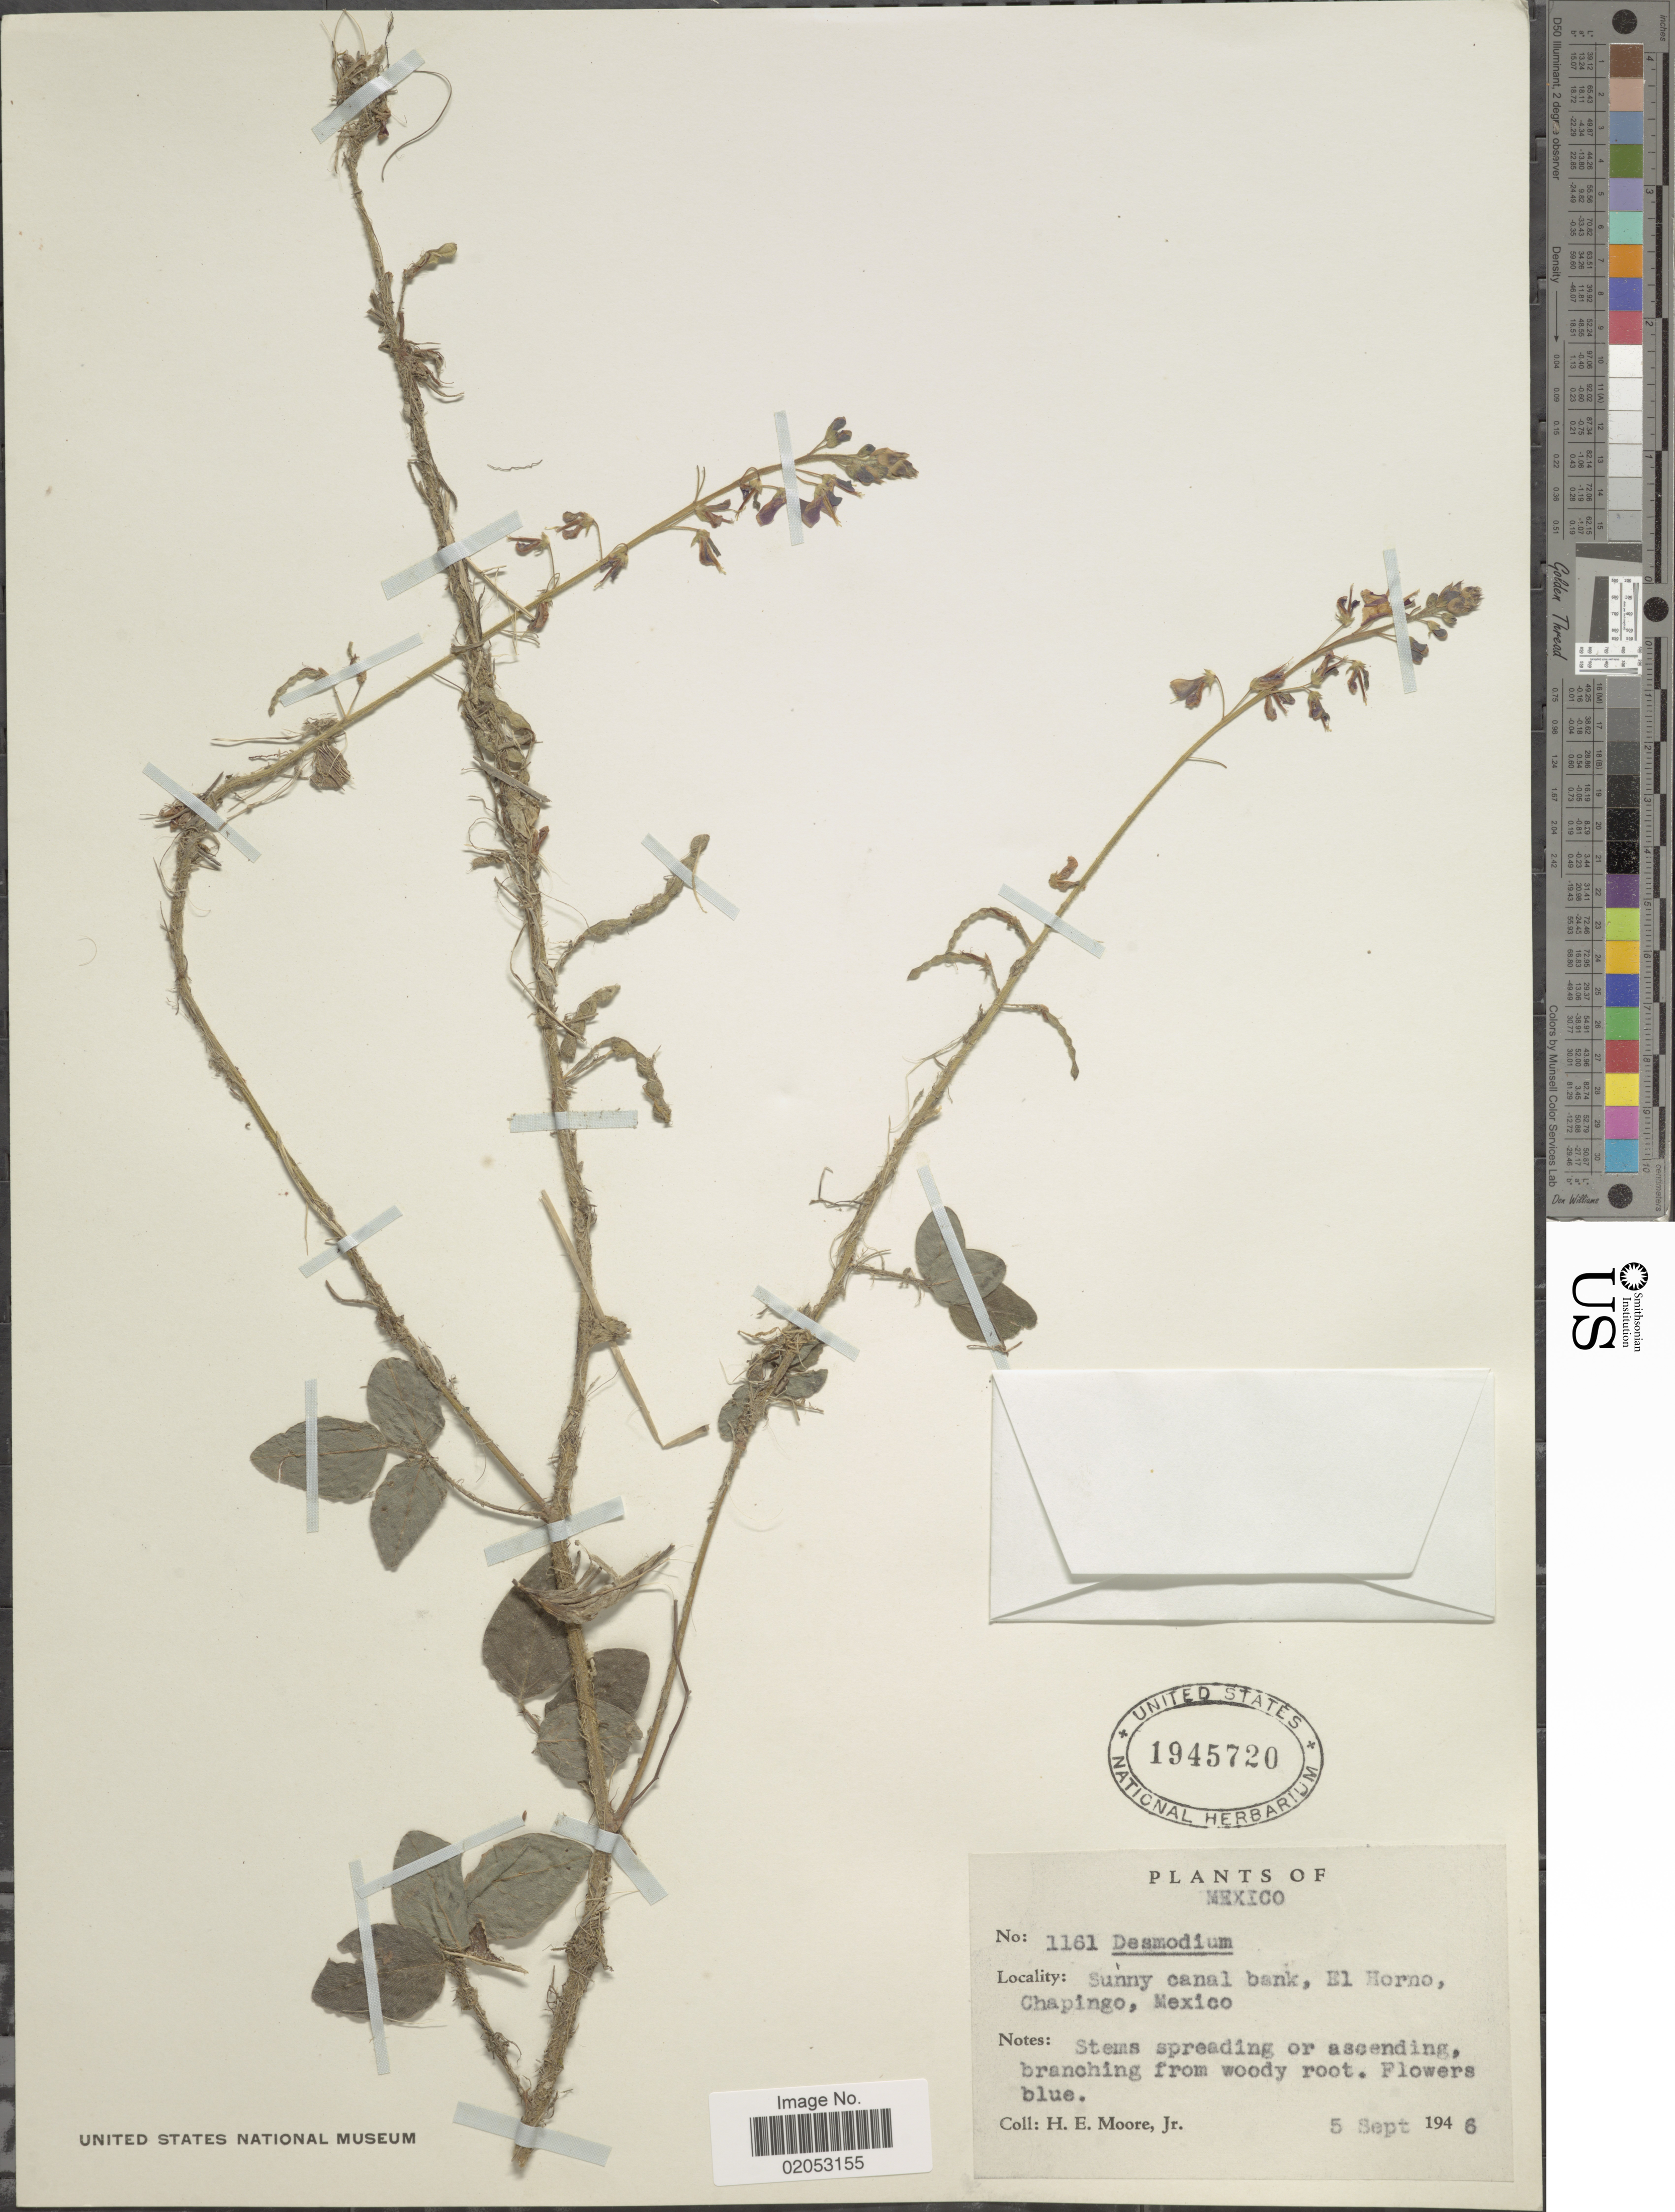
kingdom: Plantae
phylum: Tracheophyta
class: Magnoliopsida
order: Fabales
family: Fabaceae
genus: Desmodium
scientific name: Desmodium sp.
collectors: H. Moore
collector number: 1161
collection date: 1946-09-05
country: Mexico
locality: Sunny canal bank, El Horno, Chapingo, Mexico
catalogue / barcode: US 1945720